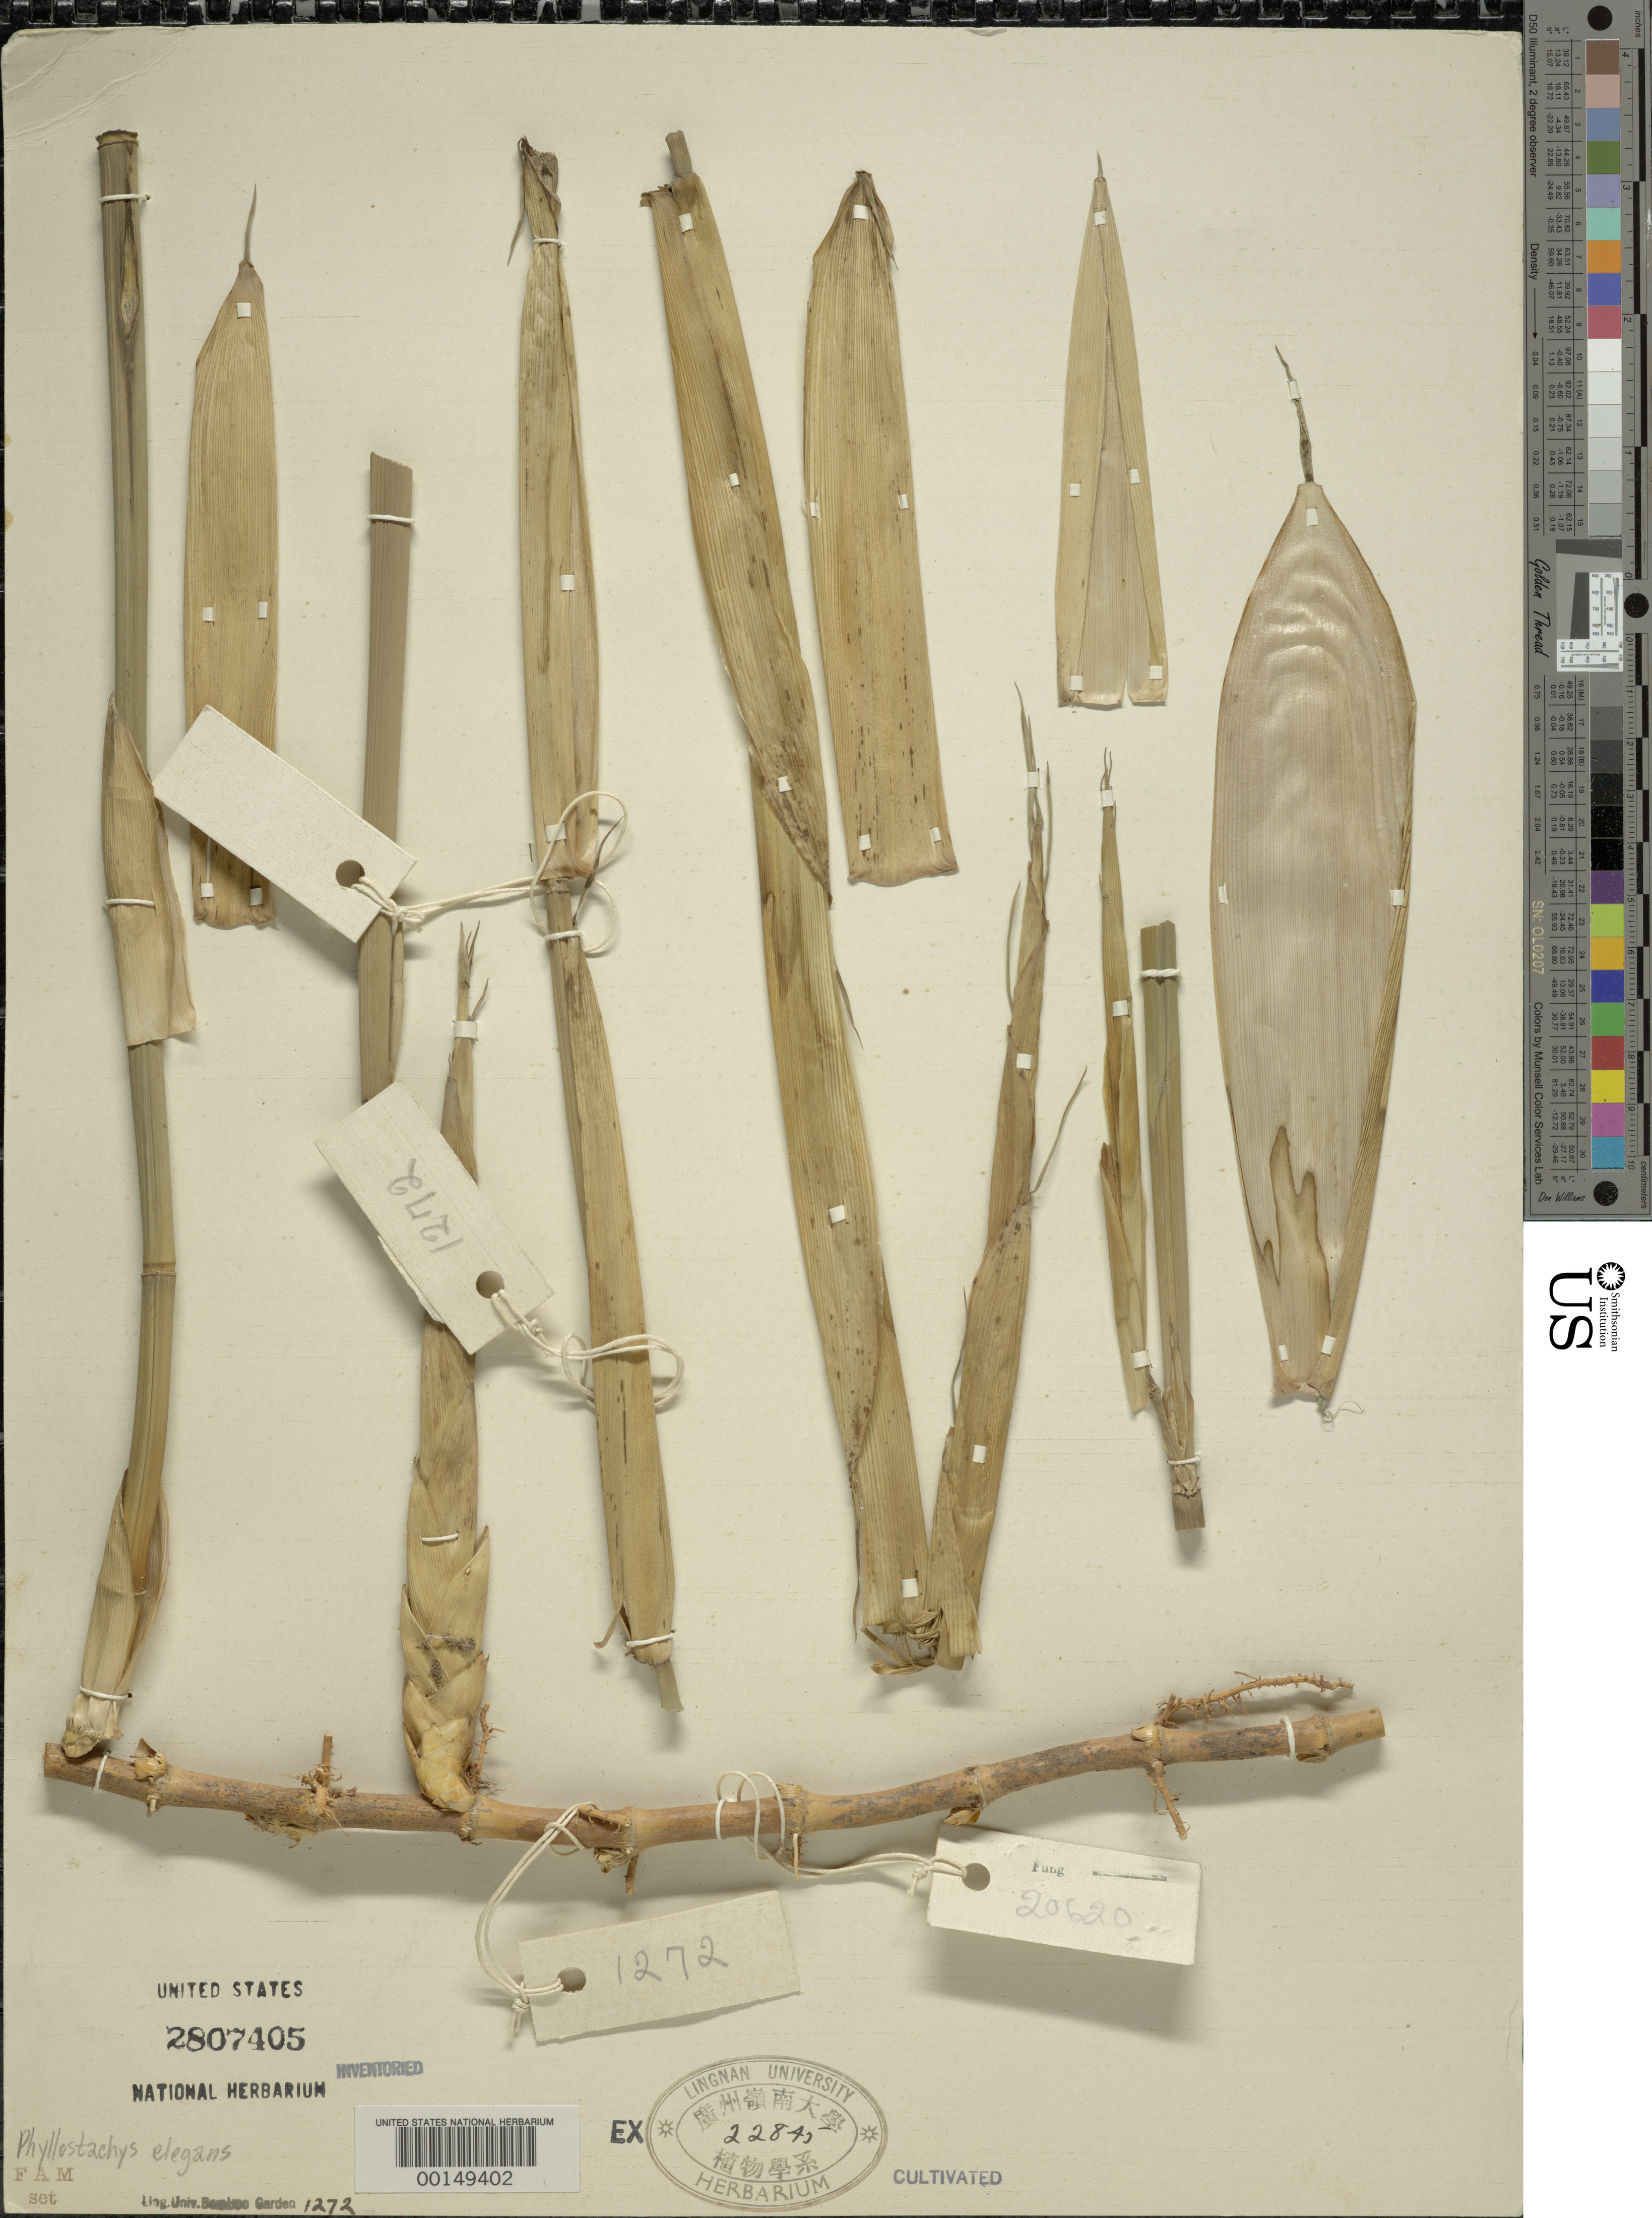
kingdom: Plantae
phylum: Tracheophyta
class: Liliopsida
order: Poales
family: Poaceae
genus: Phyllostachys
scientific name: Phyllostachys elegans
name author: McClure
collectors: H. L. Fung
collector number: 20620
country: China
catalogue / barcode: US 2807405